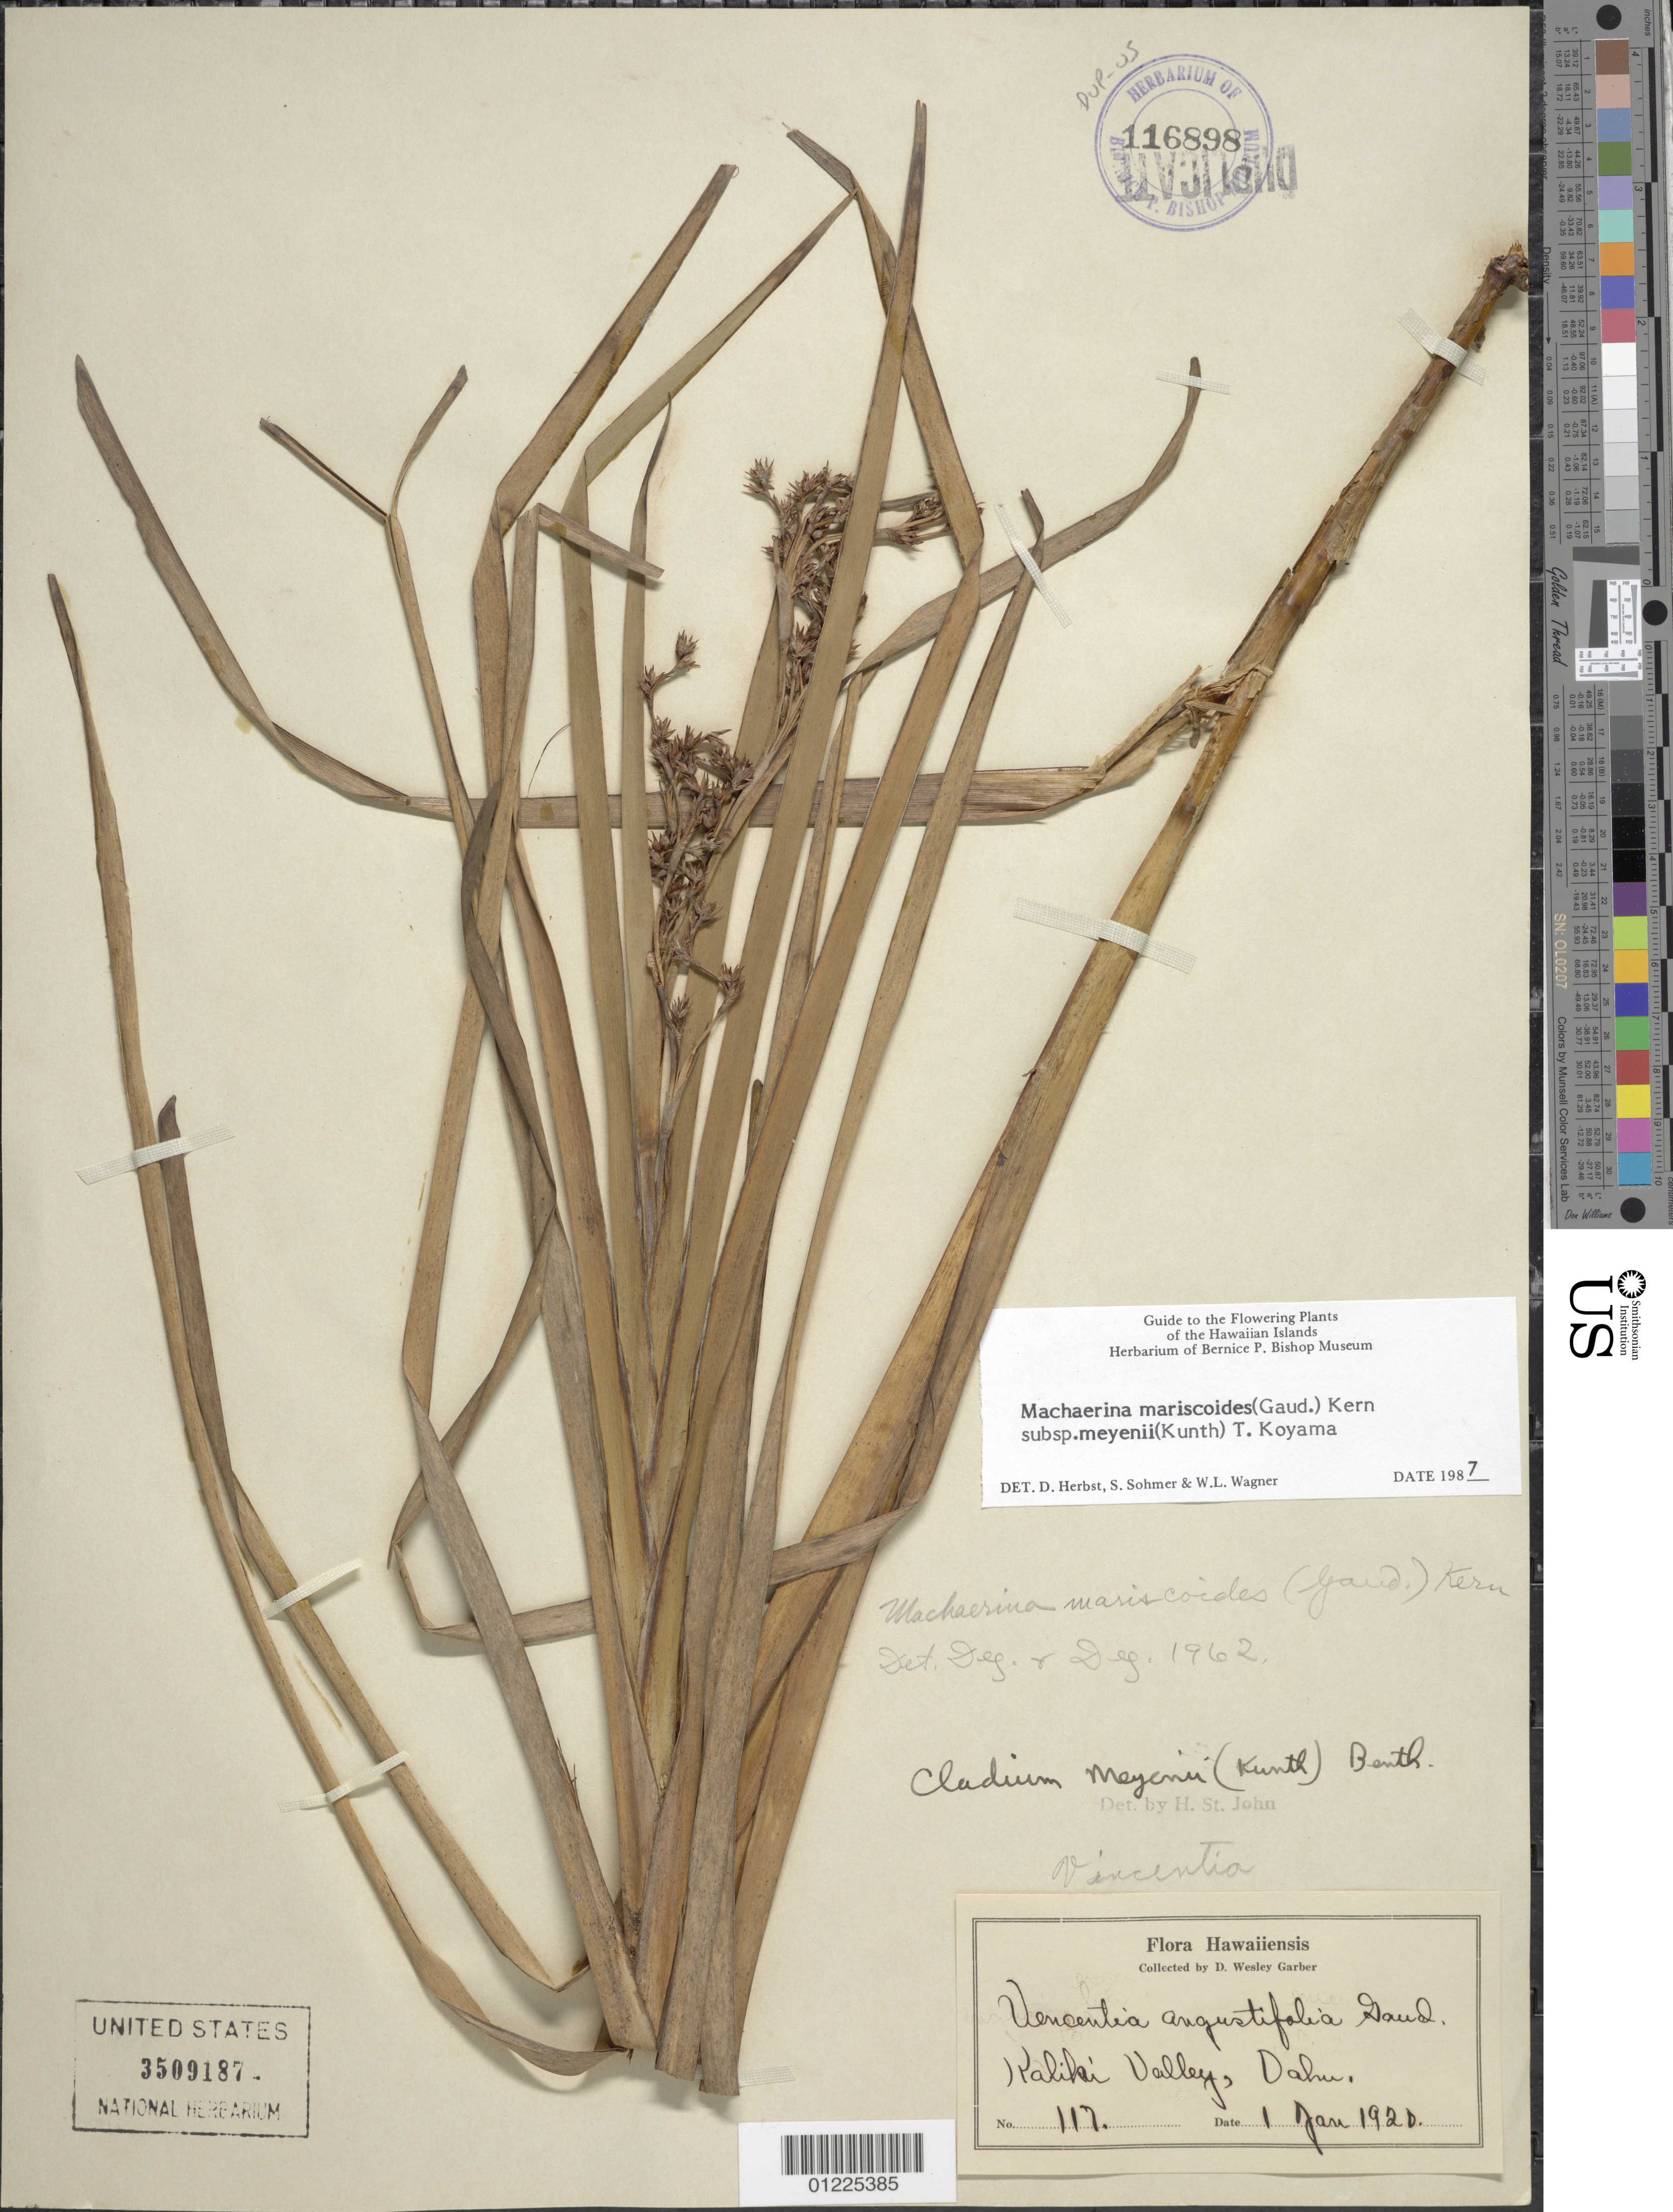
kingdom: Plantae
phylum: Tracheophyta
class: Liliopsida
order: Poales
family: Cyperaceae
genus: Machaerina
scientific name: Machaerina mariscoides subsp. meyenii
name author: (Kunth) T. Koyama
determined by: Herbst, D. R.; Sohmer, S. H.; Wagner, W. L.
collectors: D. W. Garber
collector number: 117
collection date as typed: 1 Jan 1920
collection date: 1920-01-01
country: United States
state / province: Hawaii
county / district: Honolulu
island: Oahu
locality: Kalihi Valley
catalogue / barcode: US 3509187